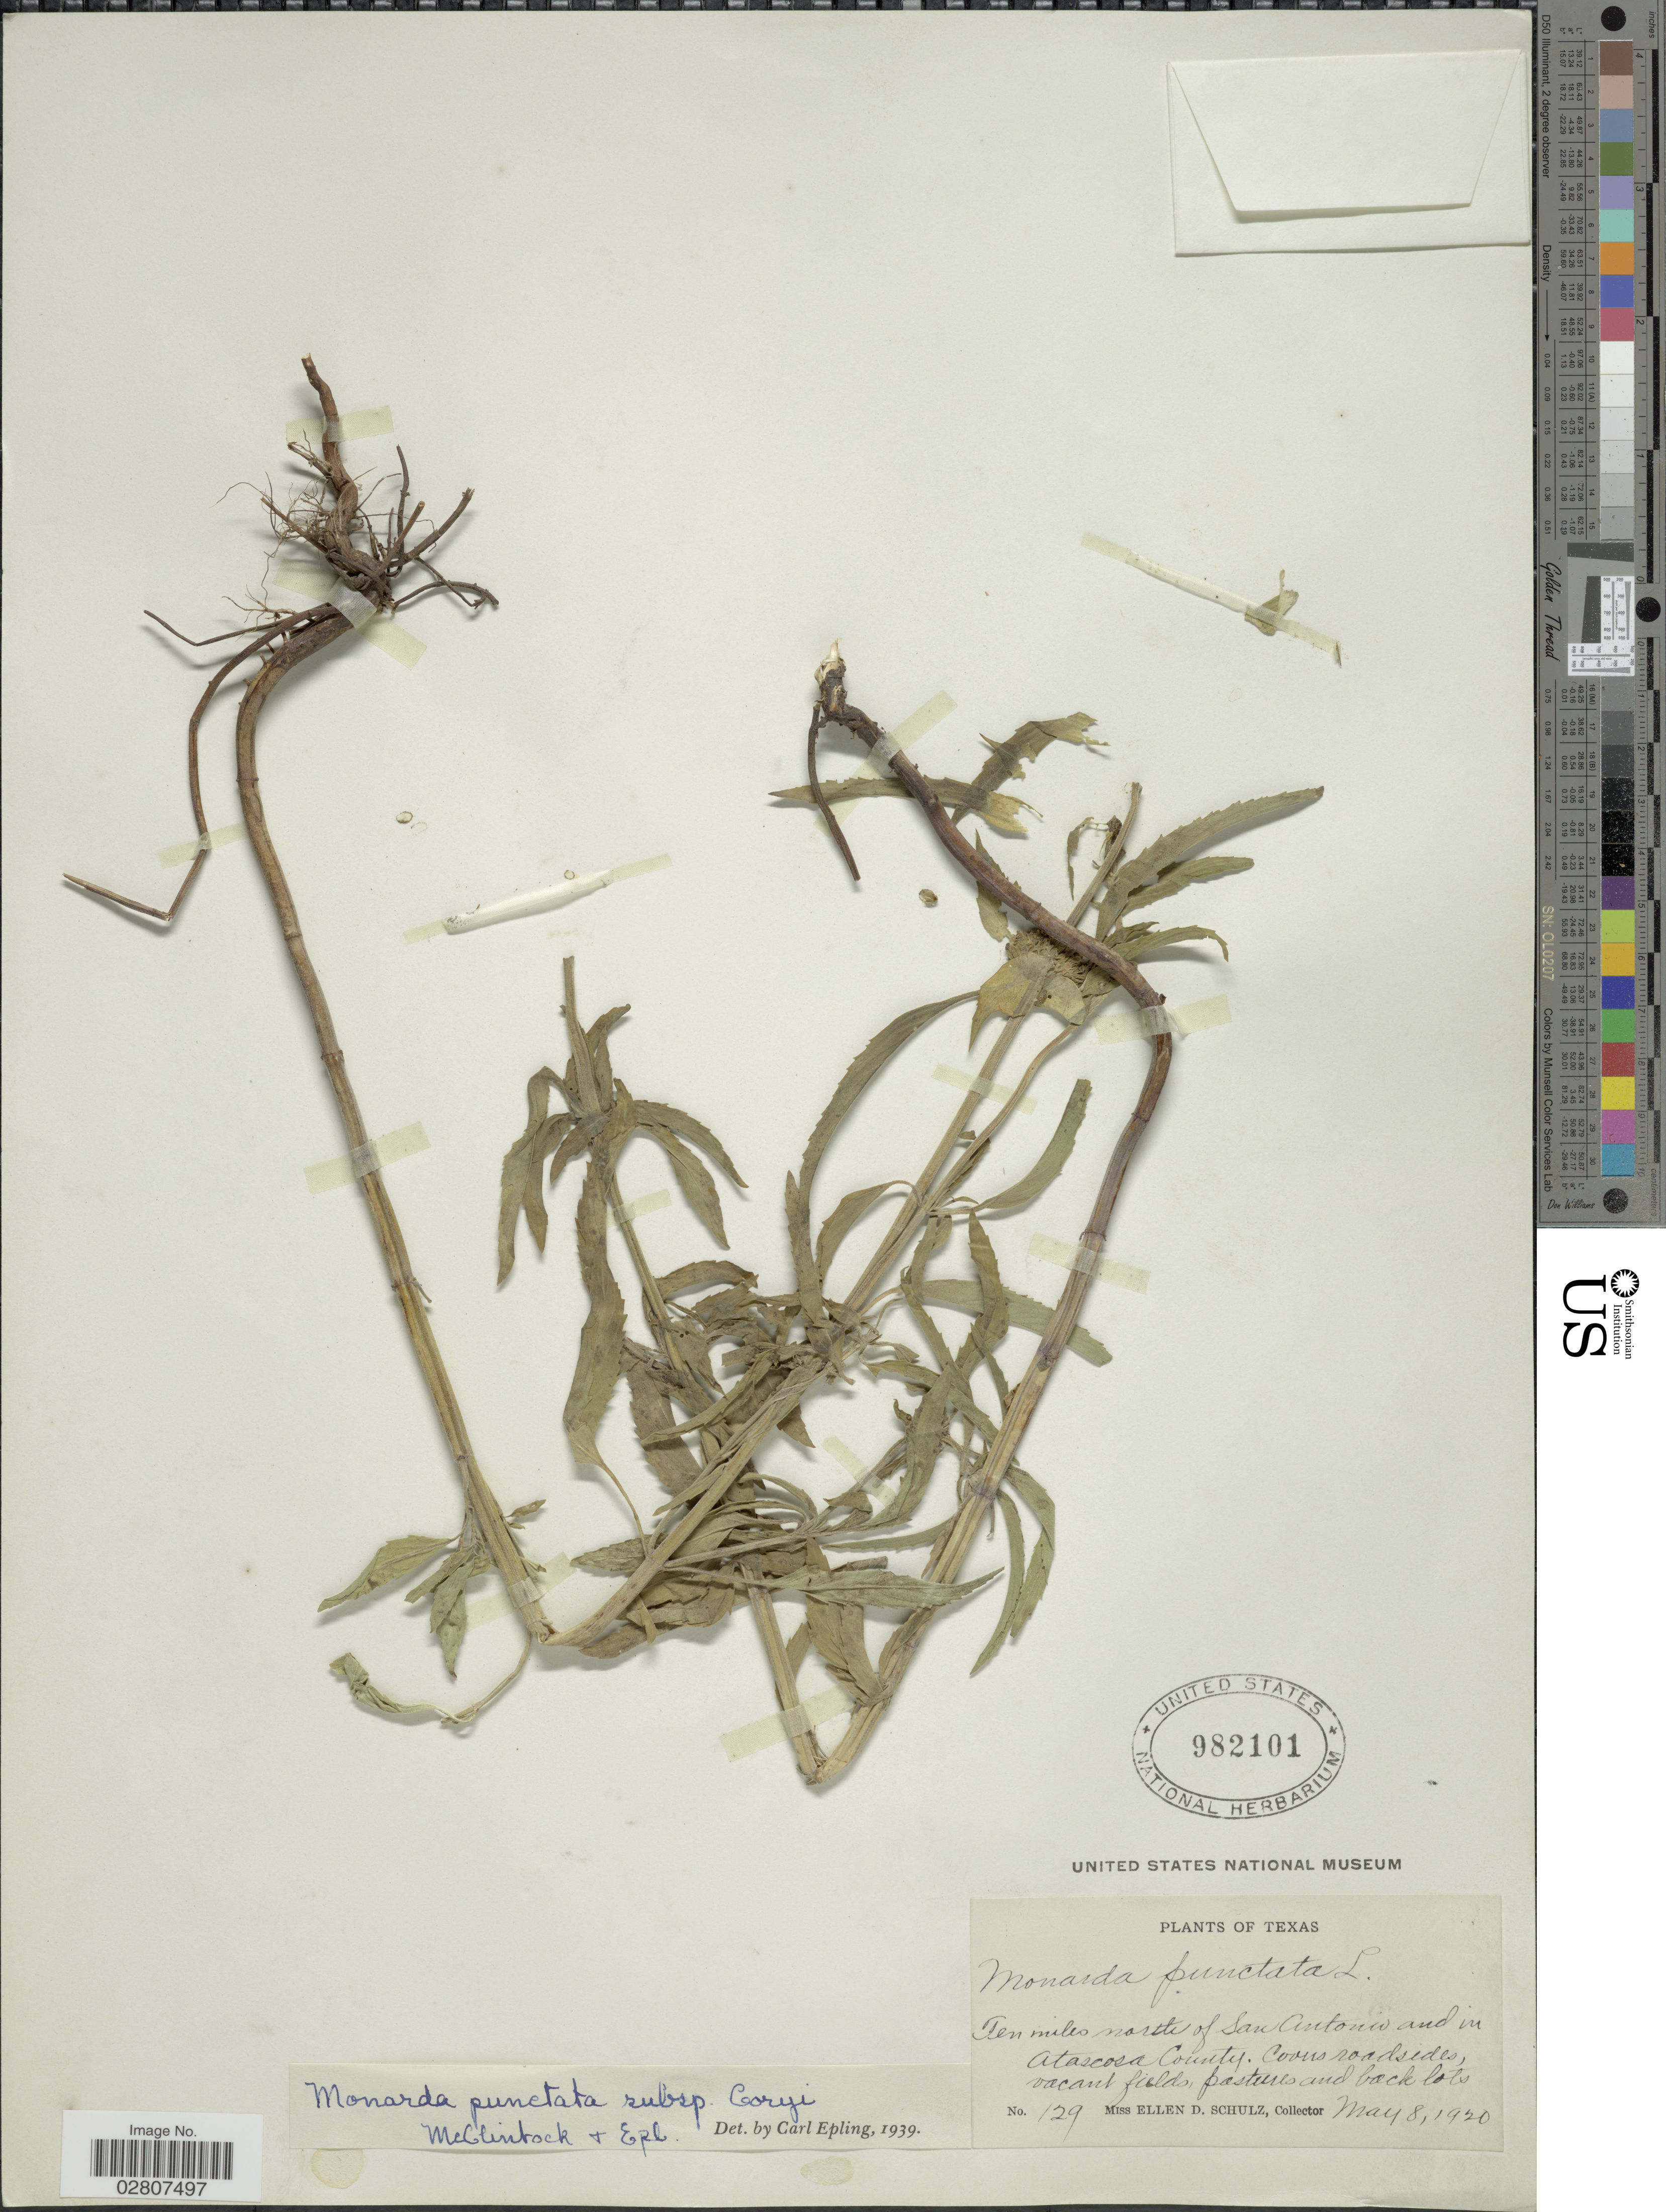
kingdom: Plantae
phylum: Tracheophyta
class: Magnoliopsida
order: Lamiales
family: Lamiaceae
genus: Monarda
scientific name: Monarda punctata var. coryi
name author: (E. M. McClint. & Epling) Shinners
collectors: E. D. Schulz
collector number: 129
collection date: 1920-05-08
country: United States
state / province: Texas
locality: Ten miles north of San Antonio and in Atascosa County.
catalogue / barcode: US 982101